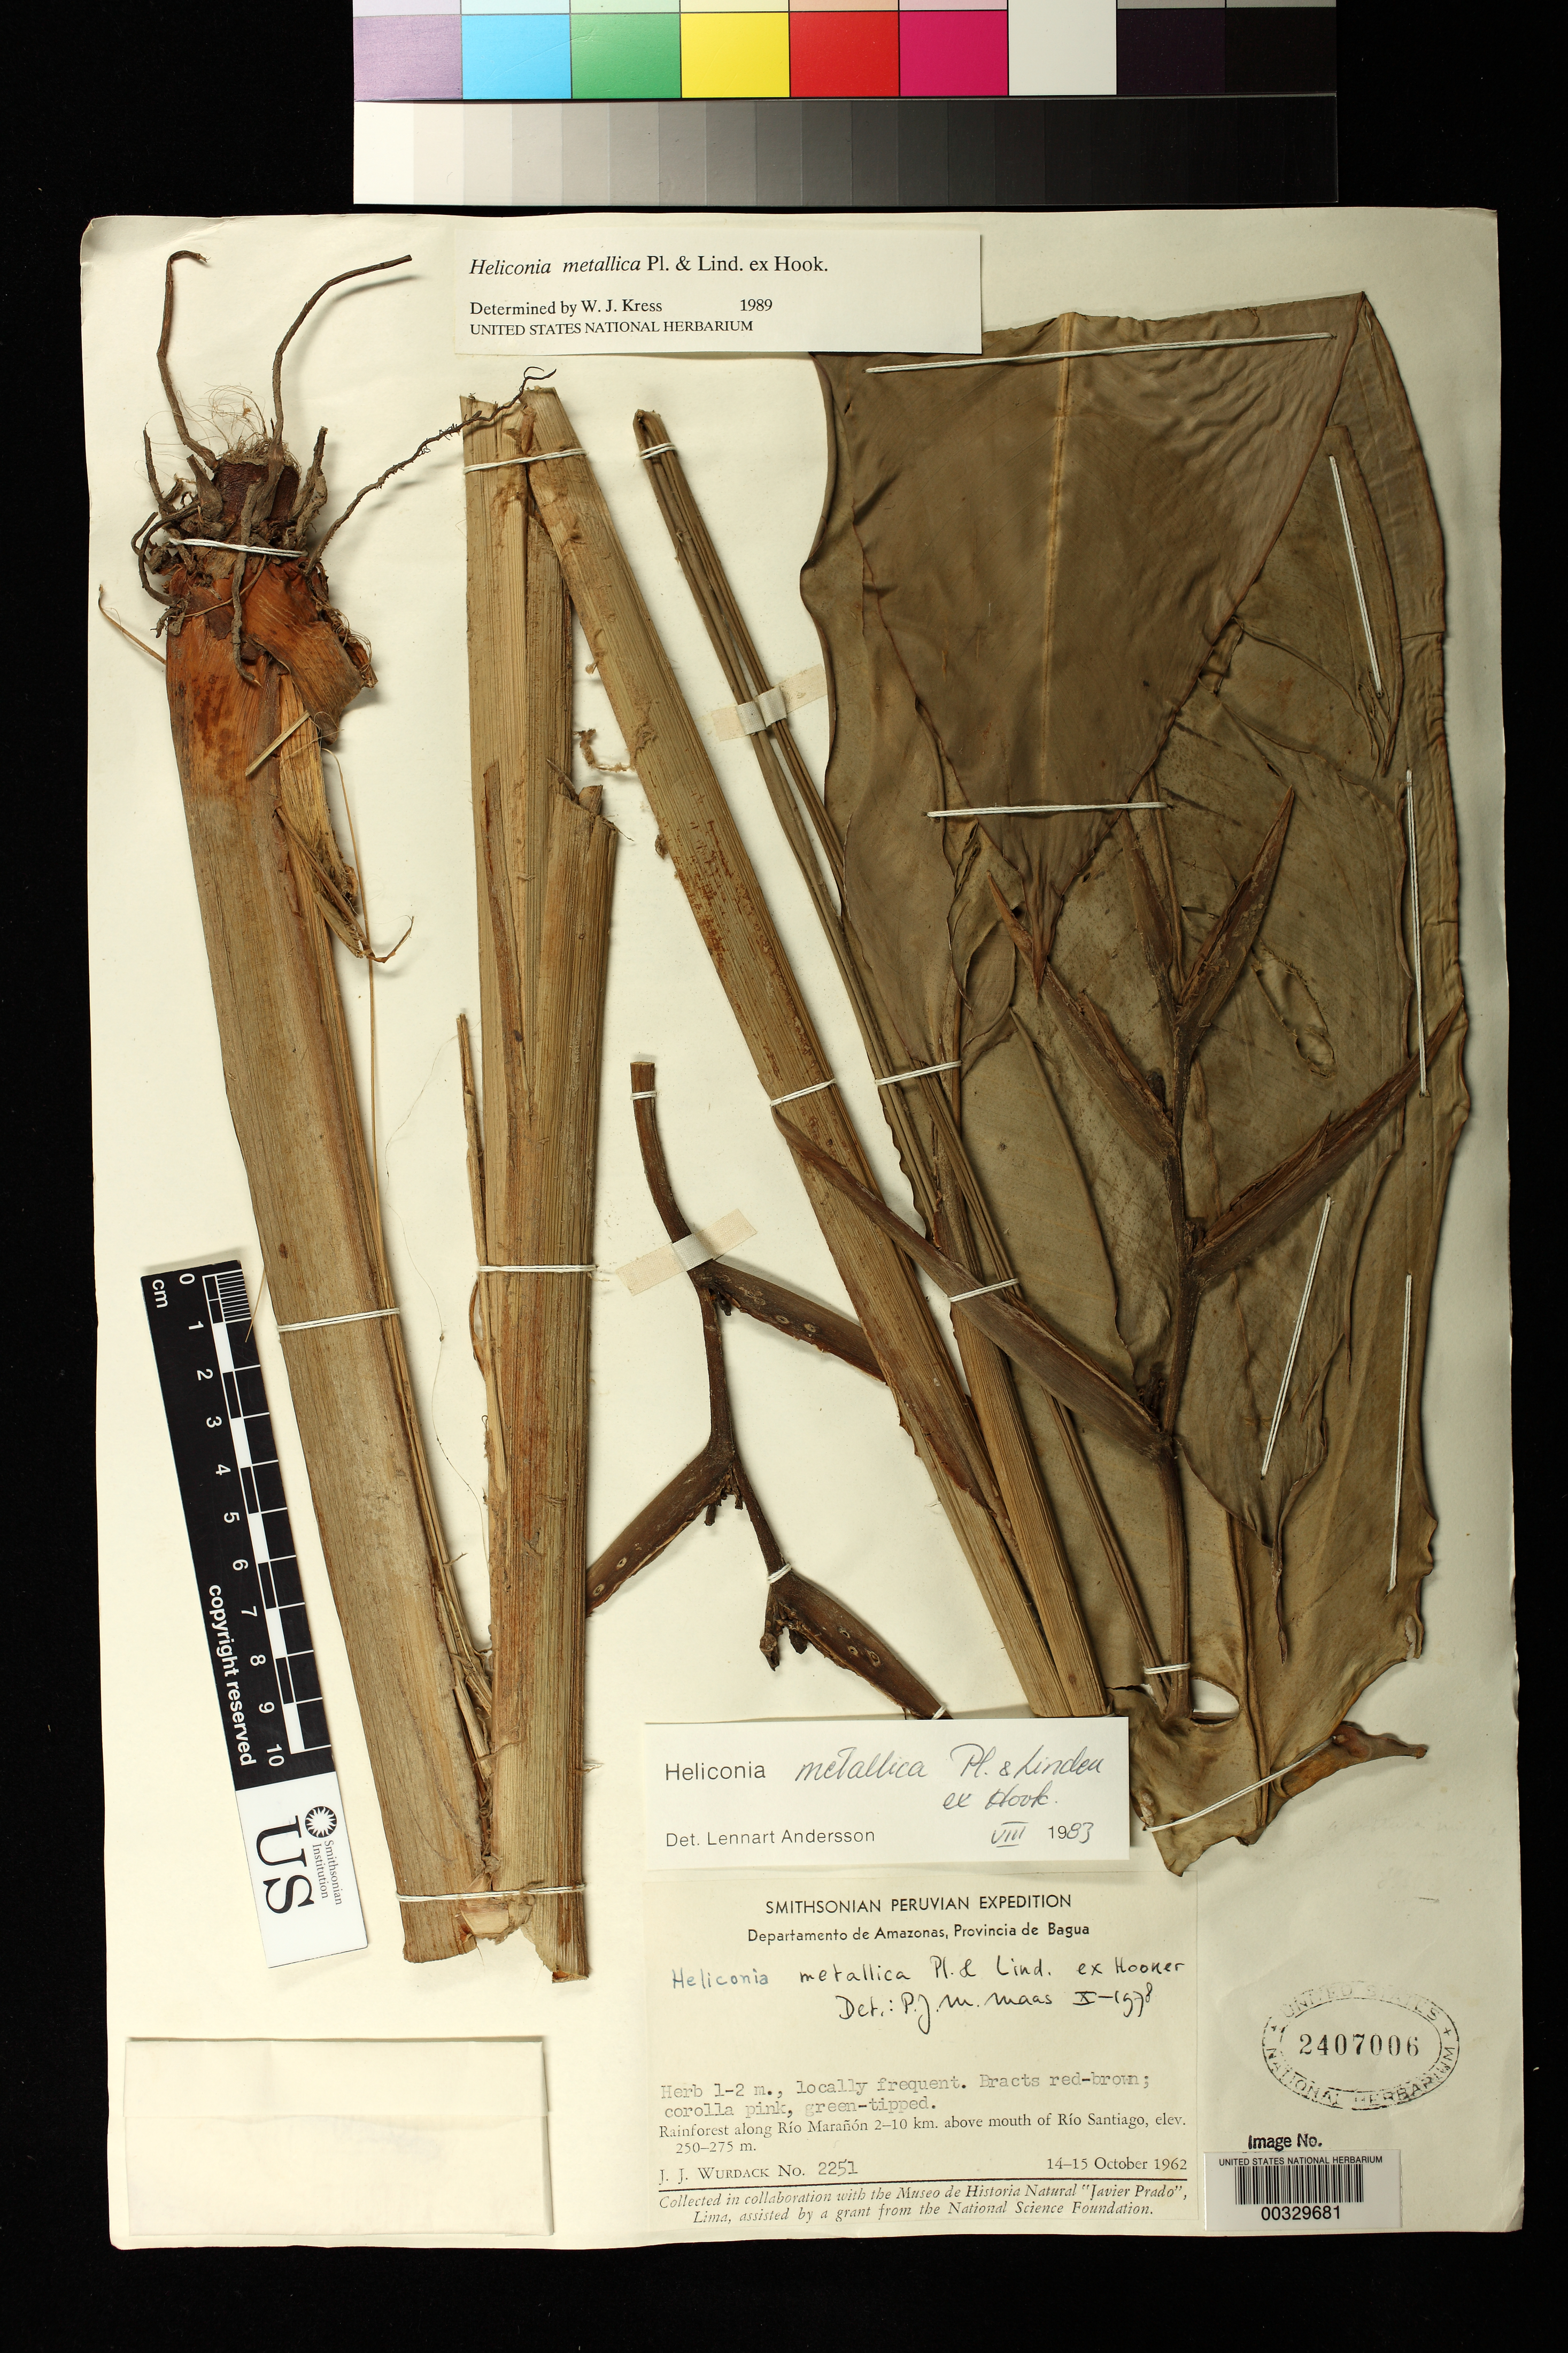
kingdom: Plantae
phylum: Tracheophyta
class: Liliopsida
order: Zingiberales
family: Heliconiaceae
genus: Heliconia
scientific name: Heliconia metallica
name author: Planch. & Linden ex Hook.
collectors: J. J. Wurdack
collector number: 2251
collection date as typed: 14 Oct 1962 to 15 Oct 1962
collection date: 1962-10-14/1962-10-15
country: Peru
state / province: Amazonas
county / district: Bagua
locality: rainforest along Río Maranon, 2 - 10 km above mouth of Río Santiago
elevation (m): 250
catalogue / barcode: US 2407006